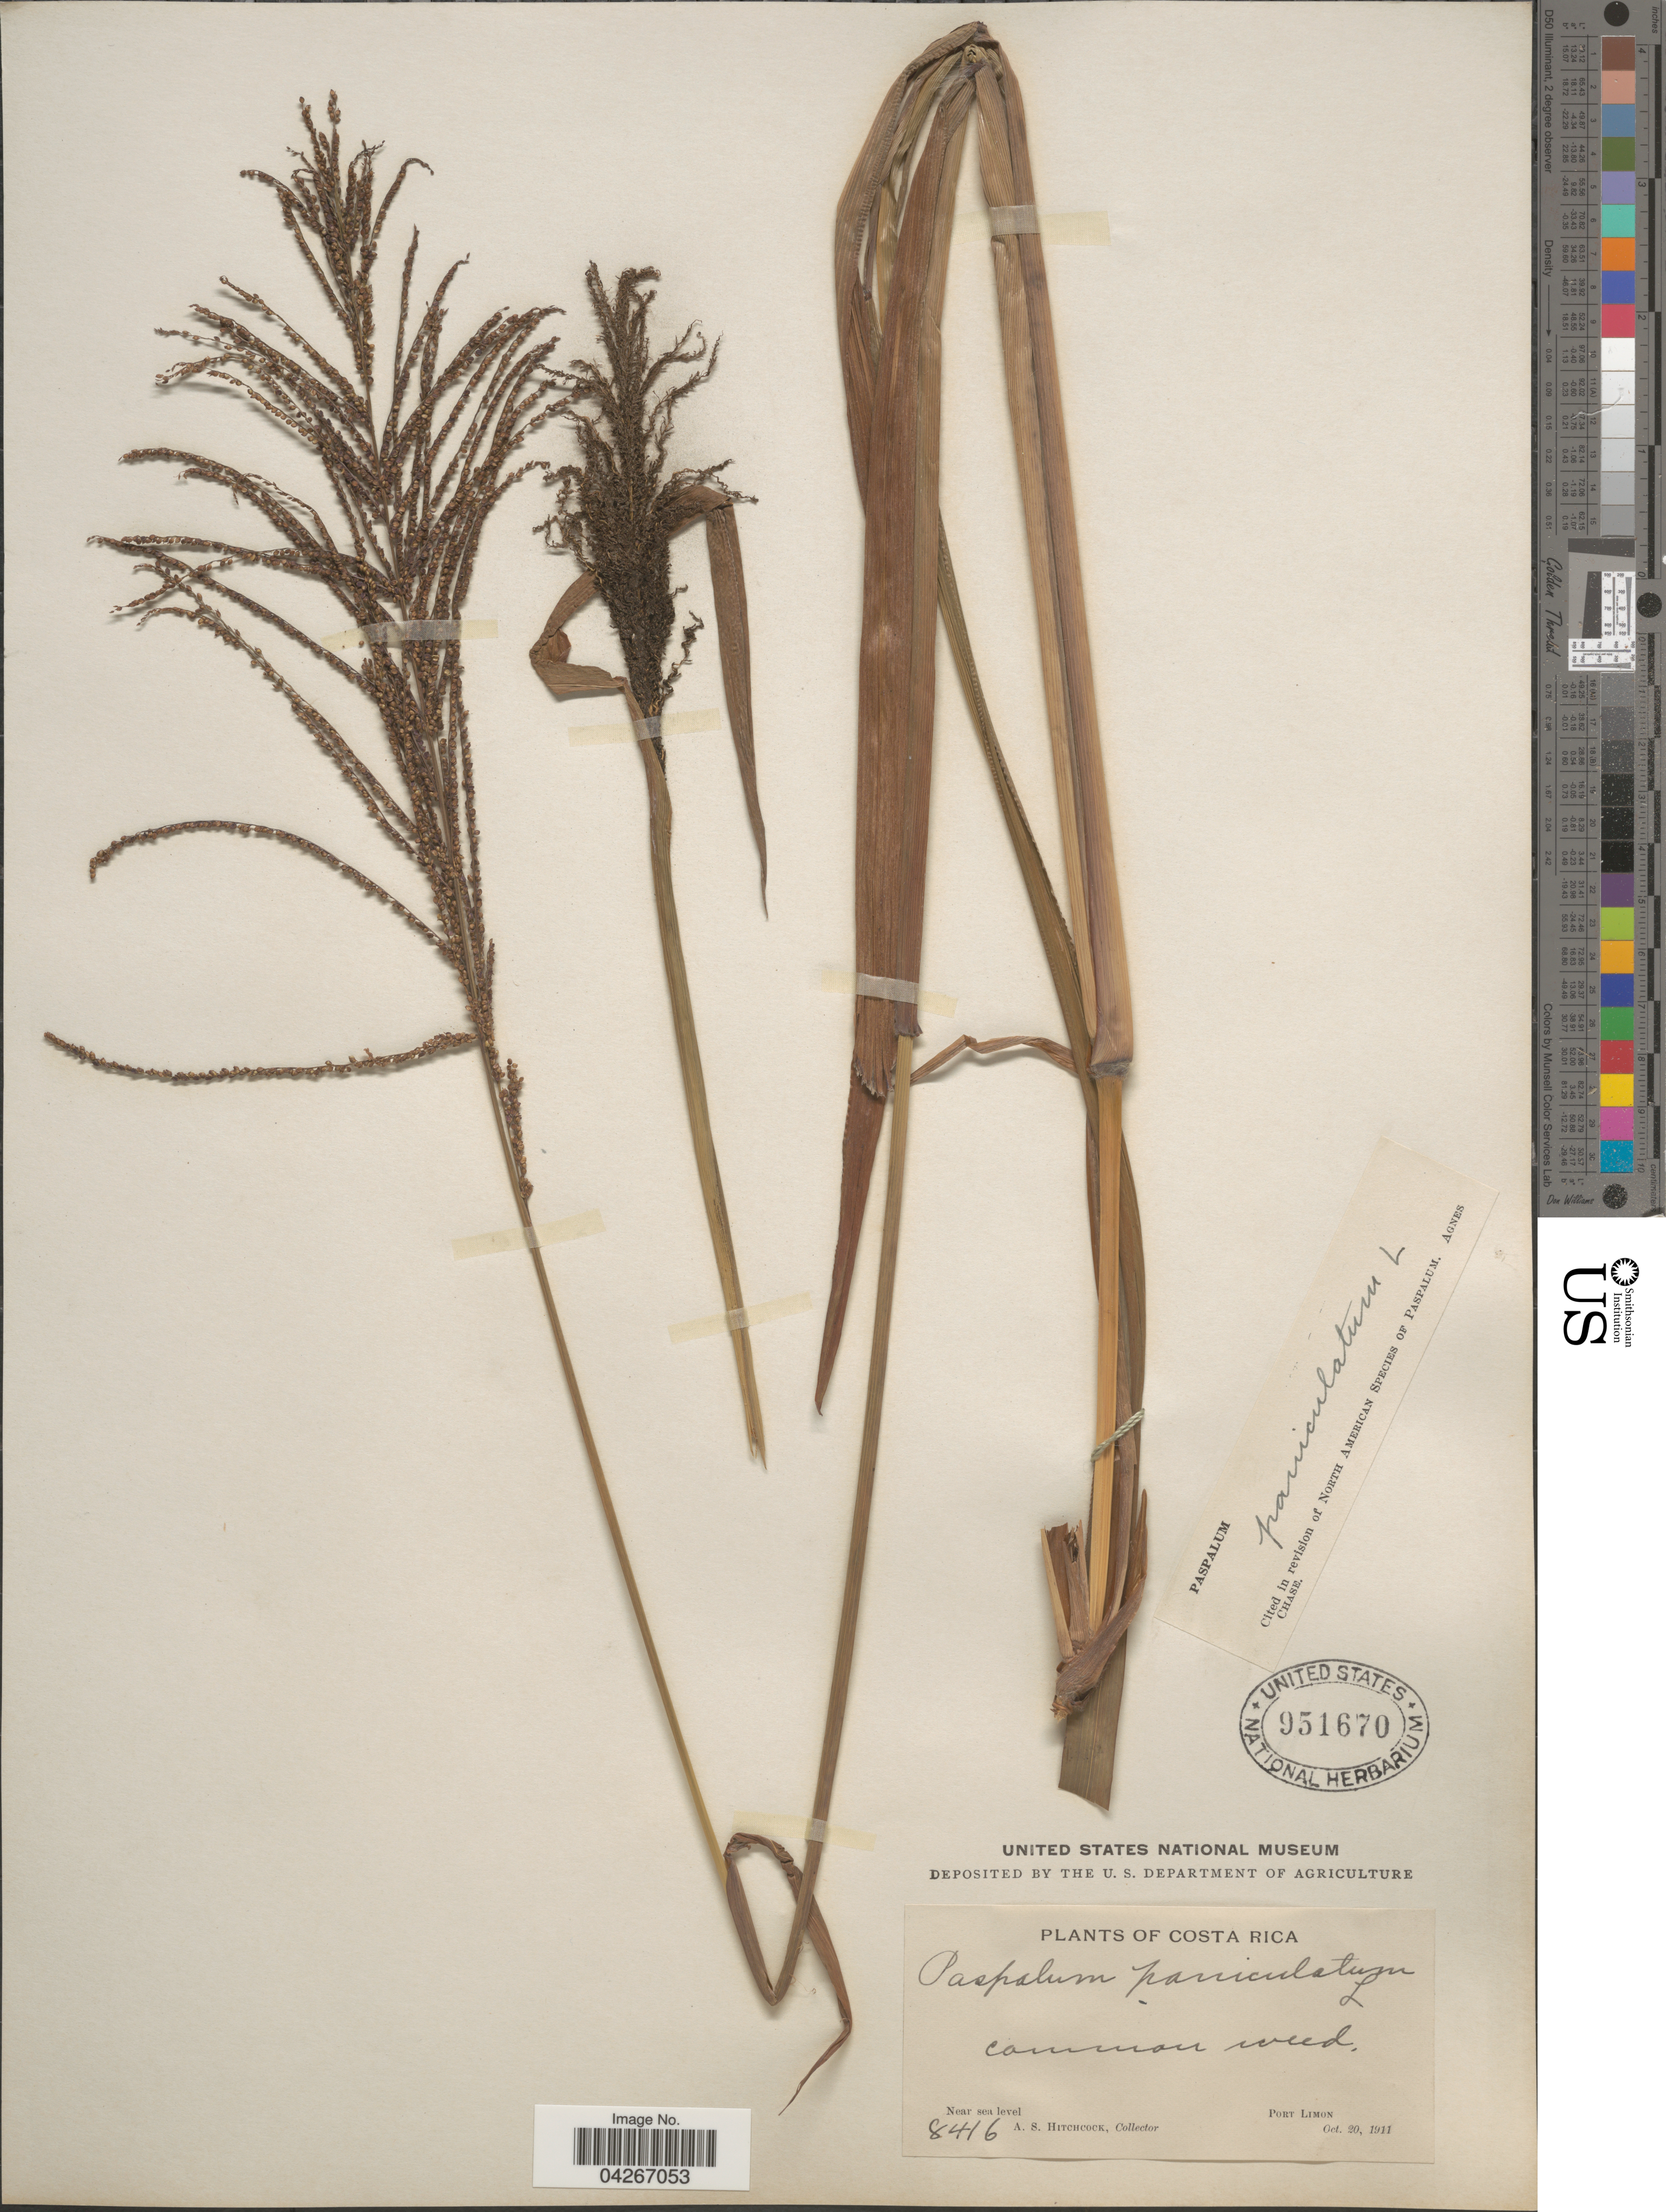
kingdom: Plantae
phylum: Tracheophyta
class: Liliopsida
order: Poales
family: Poaceae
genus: Paspalum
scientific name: Paspalum paniculatum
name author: L.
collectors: A. S. Hitchcock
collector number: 8416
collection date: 1911-10-20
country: Costa Rica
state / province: Limón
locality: Port Limon.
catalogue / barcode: US 951670